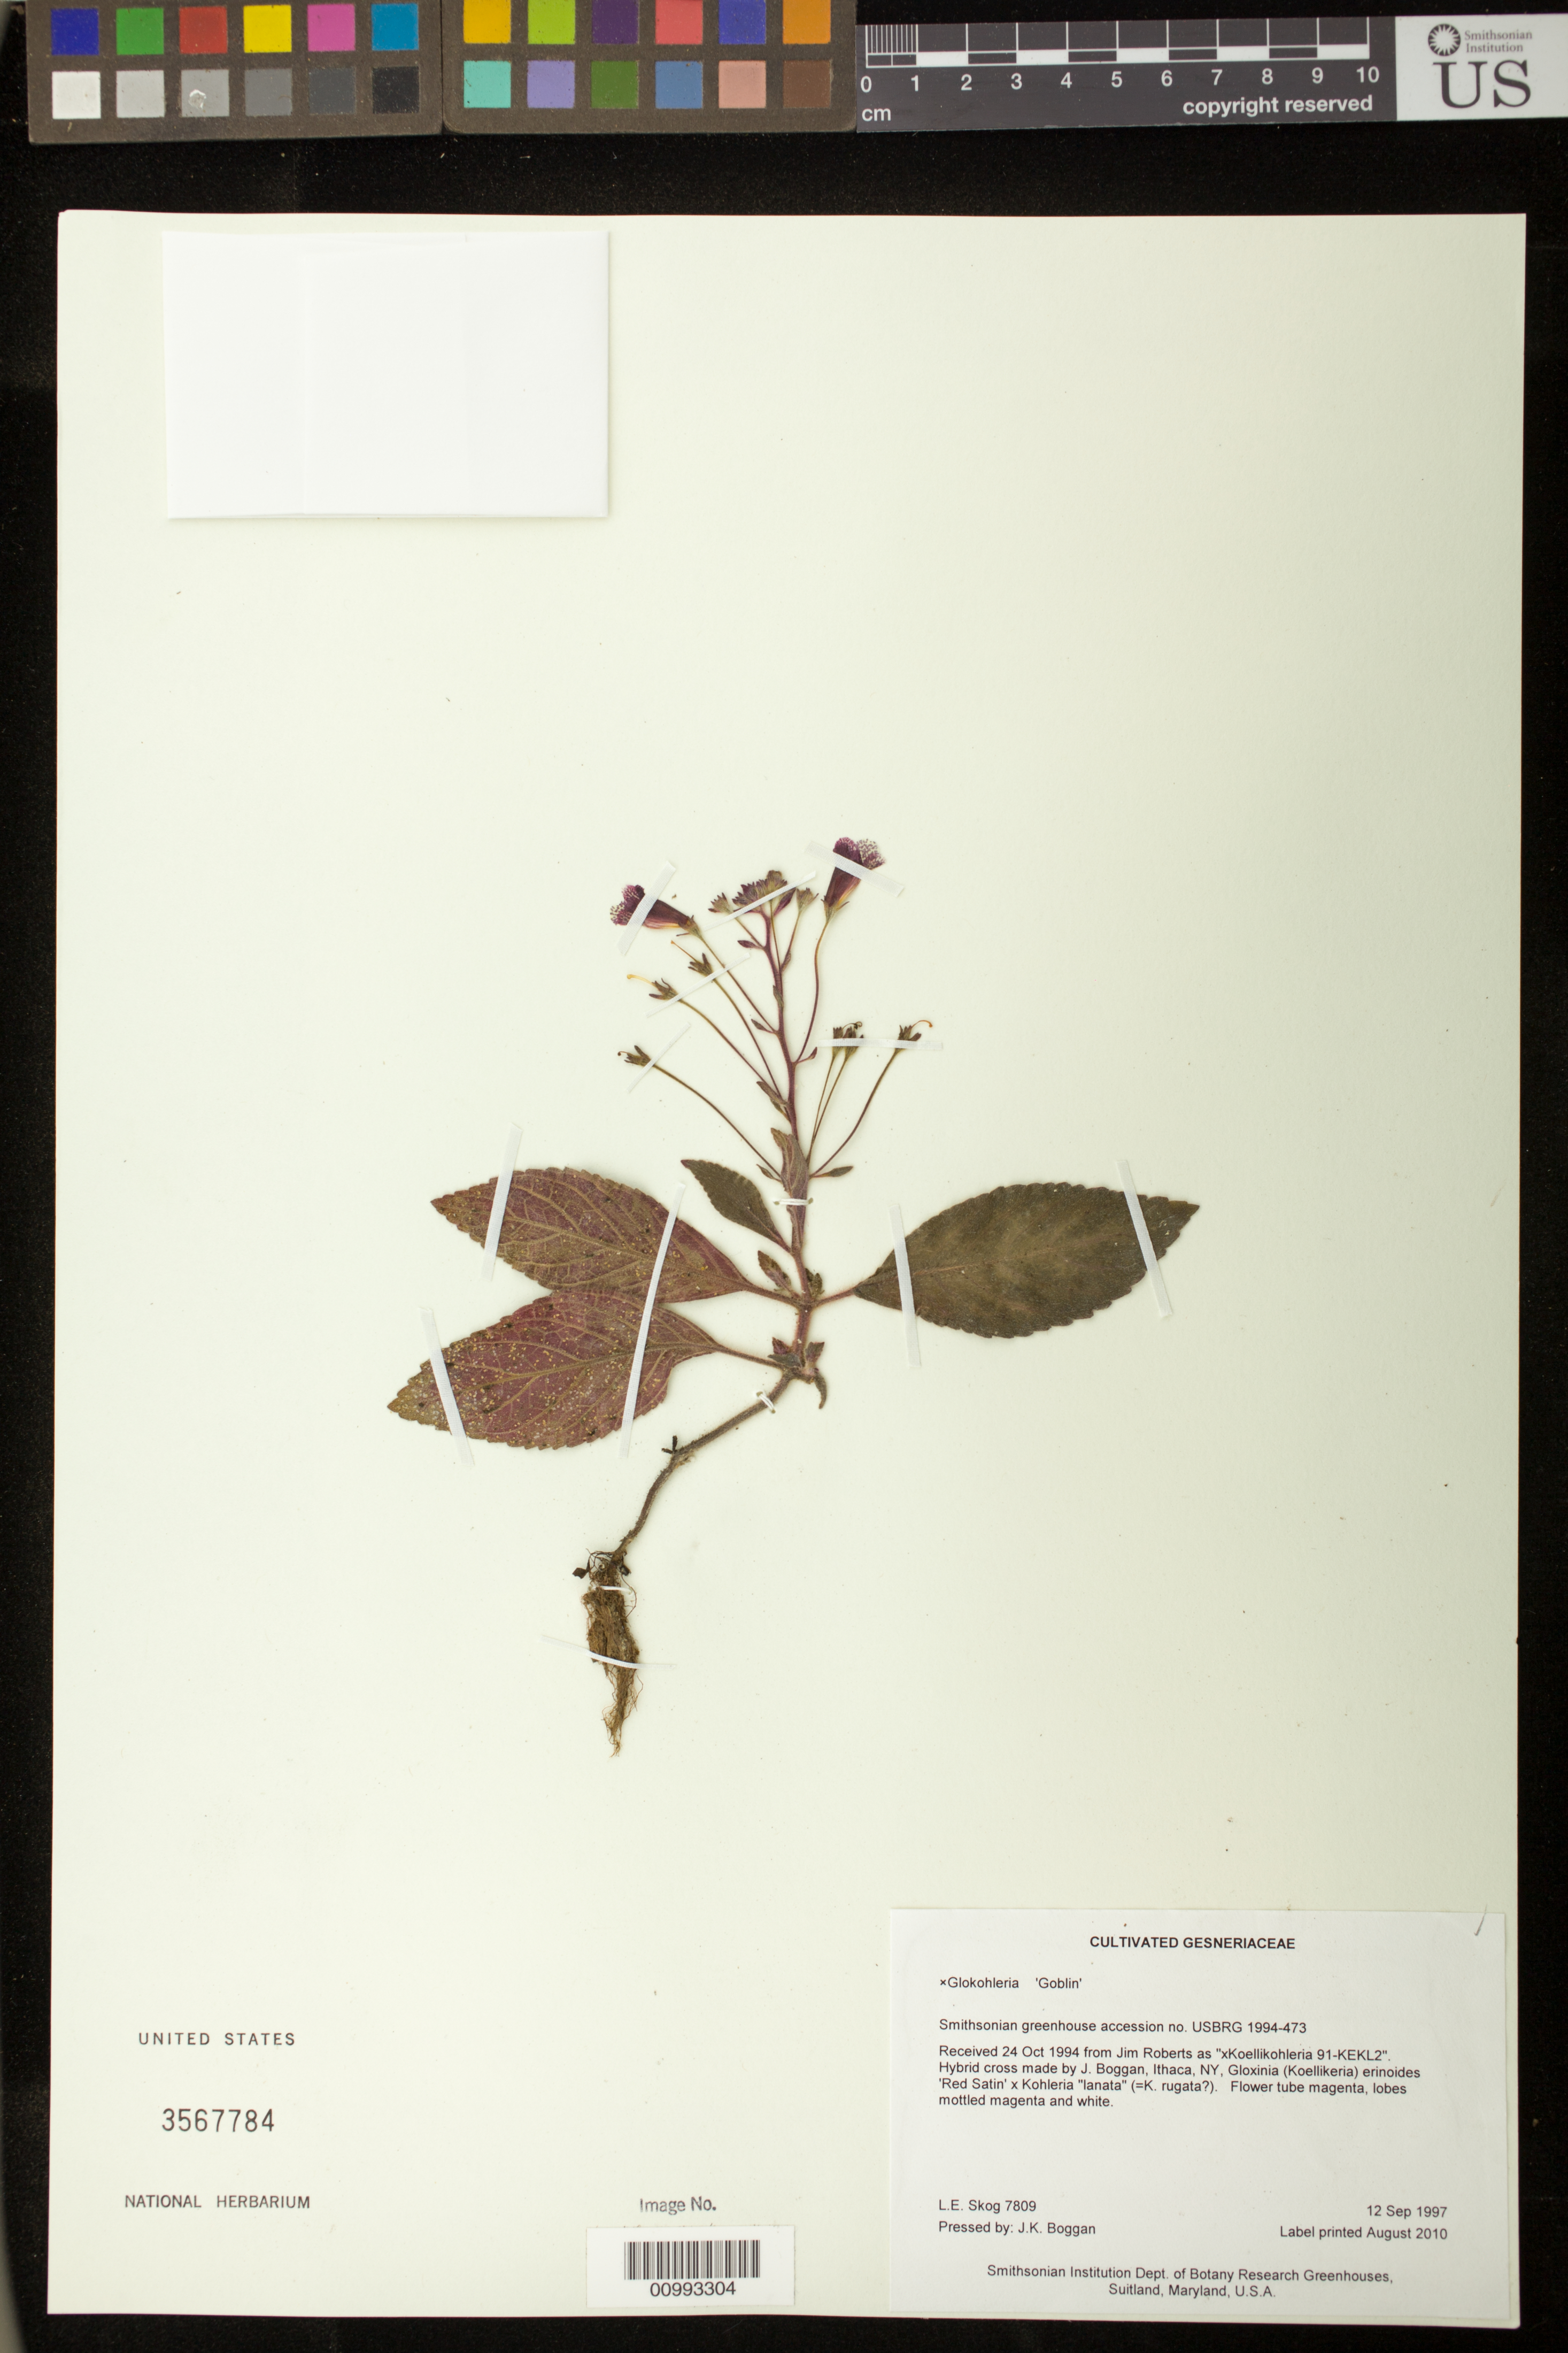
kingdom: Plantae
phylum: Tracheophyta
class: Magnoliopsida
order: Lamiales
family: Gesneriaceae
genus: Glokohleria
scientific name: x Glokohleria 'Goblin'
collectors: L. E. Skog & J. K. Boggan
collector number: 7809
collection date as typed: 12 Sep 1997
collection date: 1997-09-12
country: United States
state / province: Maryland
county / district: Prince George's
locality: Smithsonian Institution Dept. of Botany Research Greenhouses, Suitland, Maryland, U.S.A.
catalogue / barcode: US 3567784